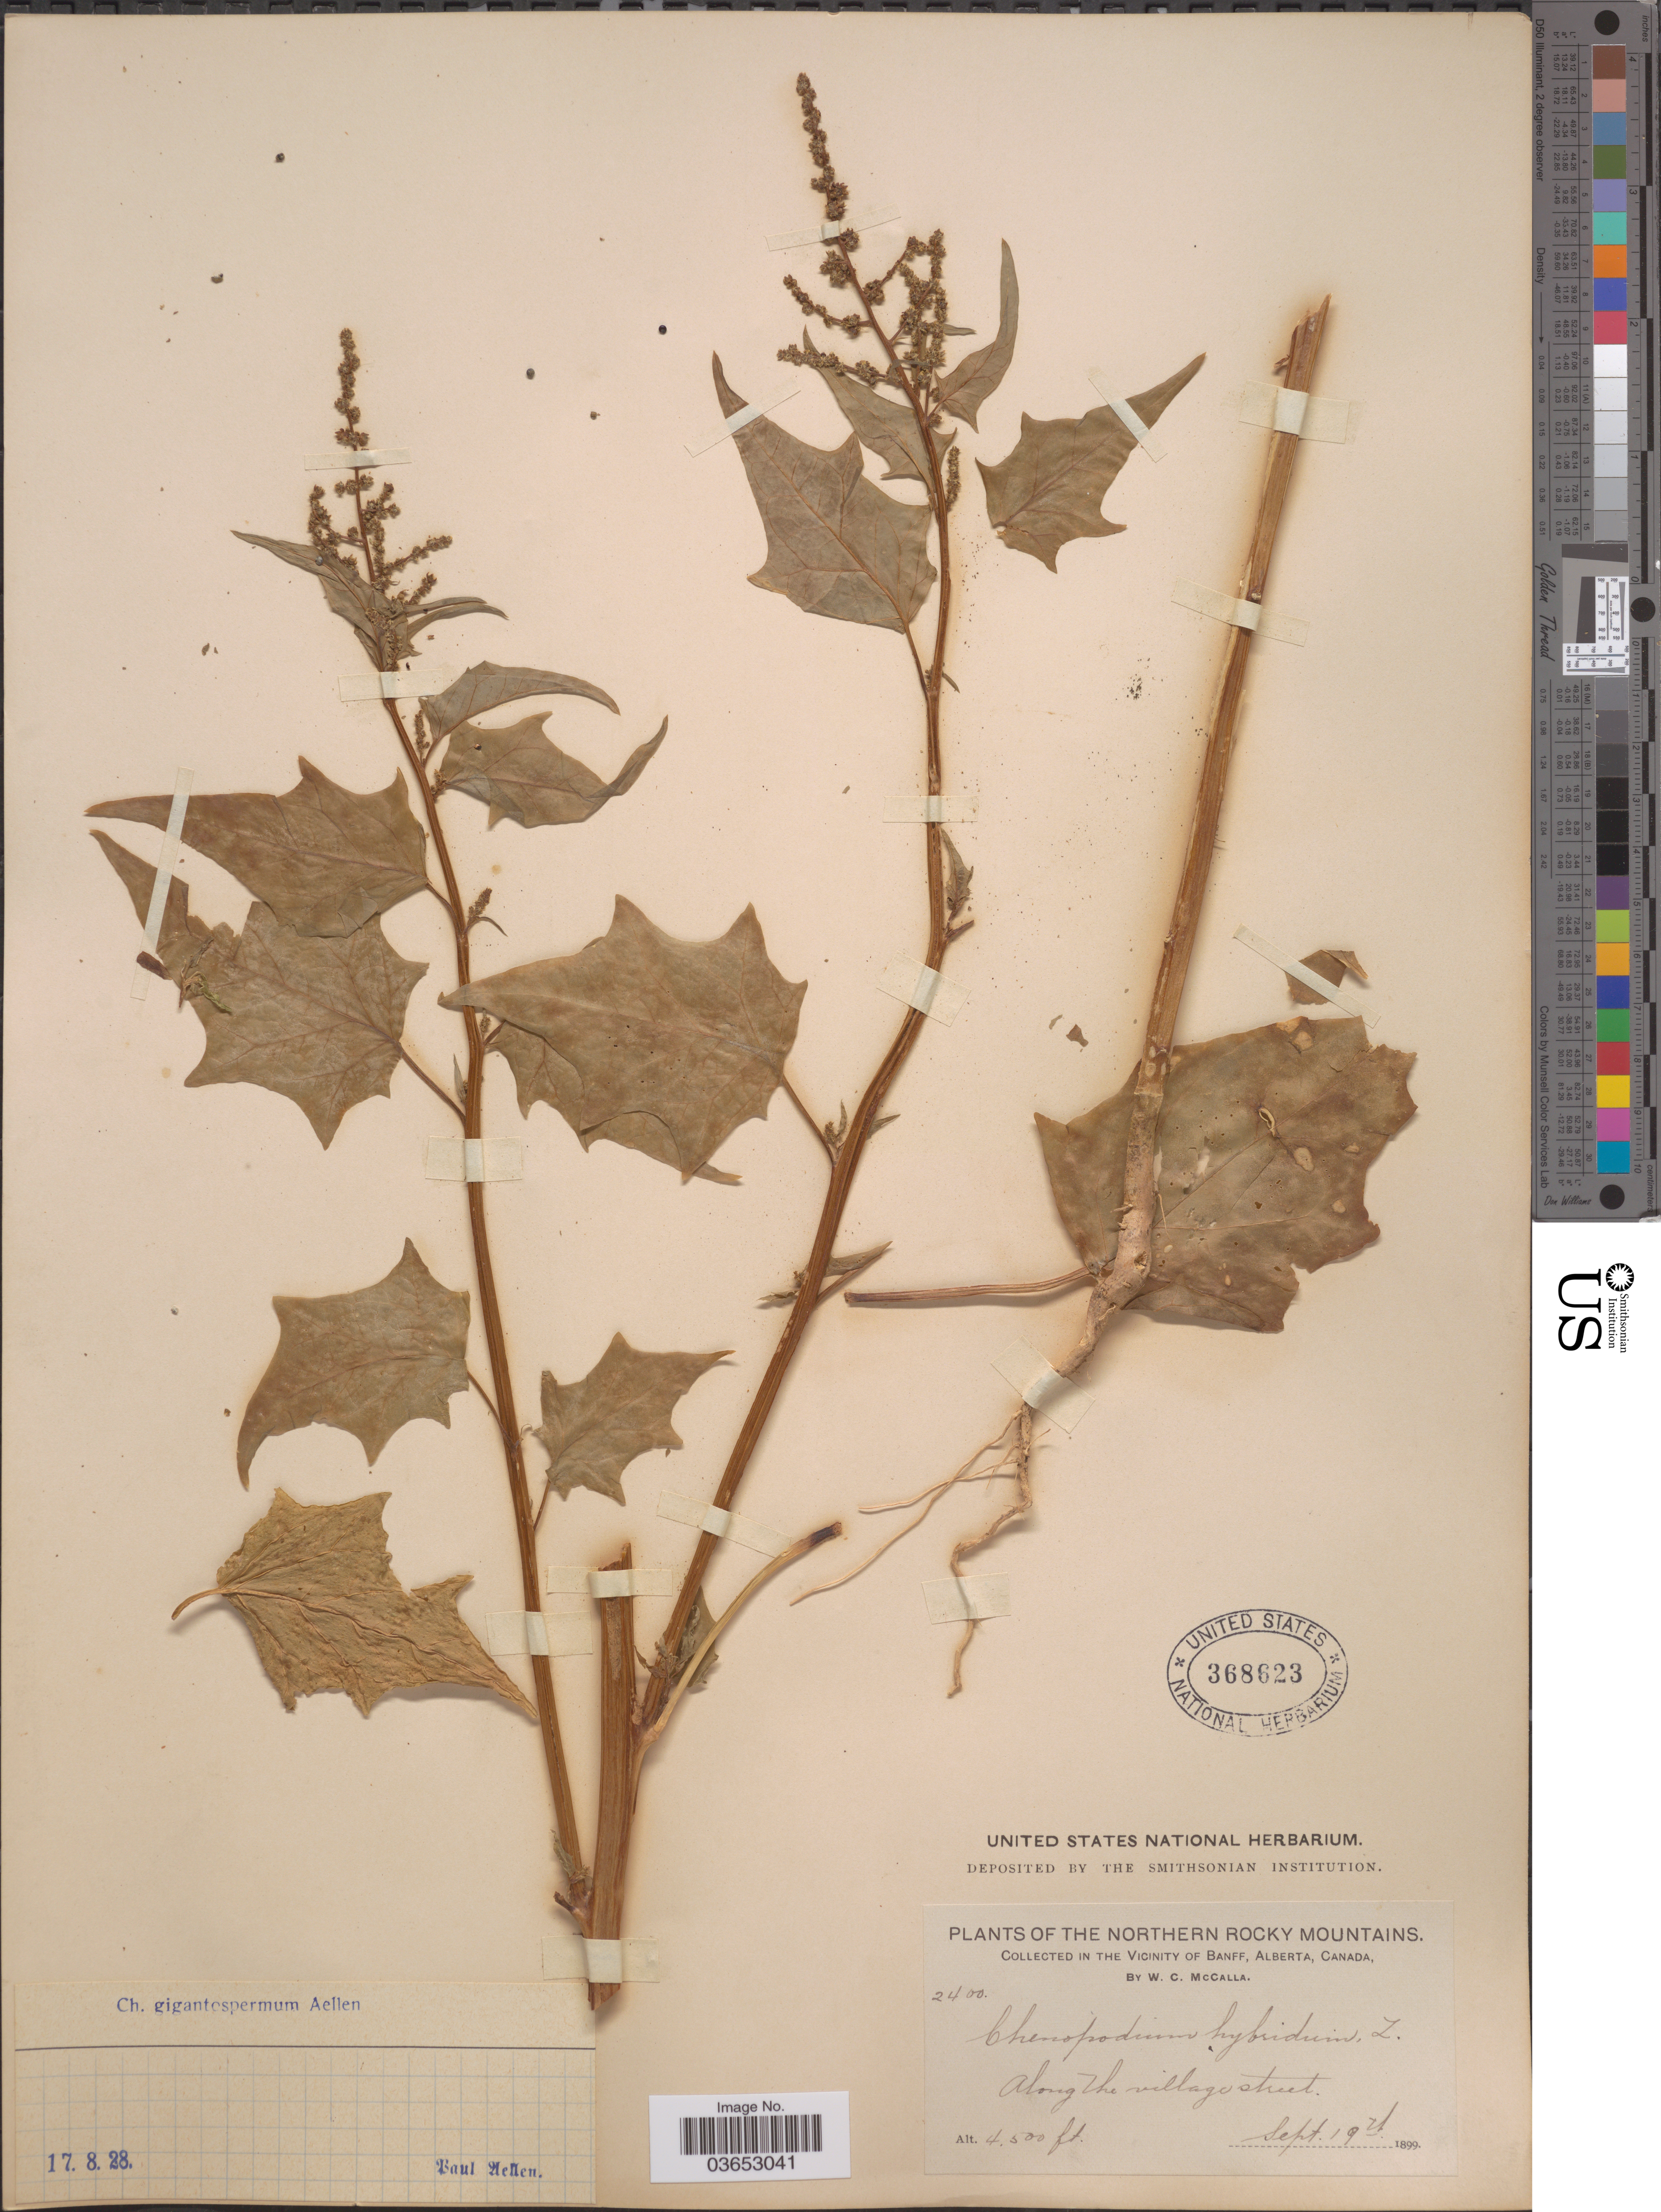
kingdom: Plantae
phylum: Tracheophyta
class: Magnoliopsida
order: Caryophyllales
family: Amaranthaceae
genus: Chenopodium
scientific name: Chenopodium gigantospermum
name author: Aellen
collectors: W. McCalla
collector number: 2400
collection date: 1899-09-19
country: Canada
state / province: Alberta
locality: The Northern Rocky Mountains. In the Vicinity of Banff. Along the village sheet.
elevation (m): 1372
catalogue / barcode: US 368623